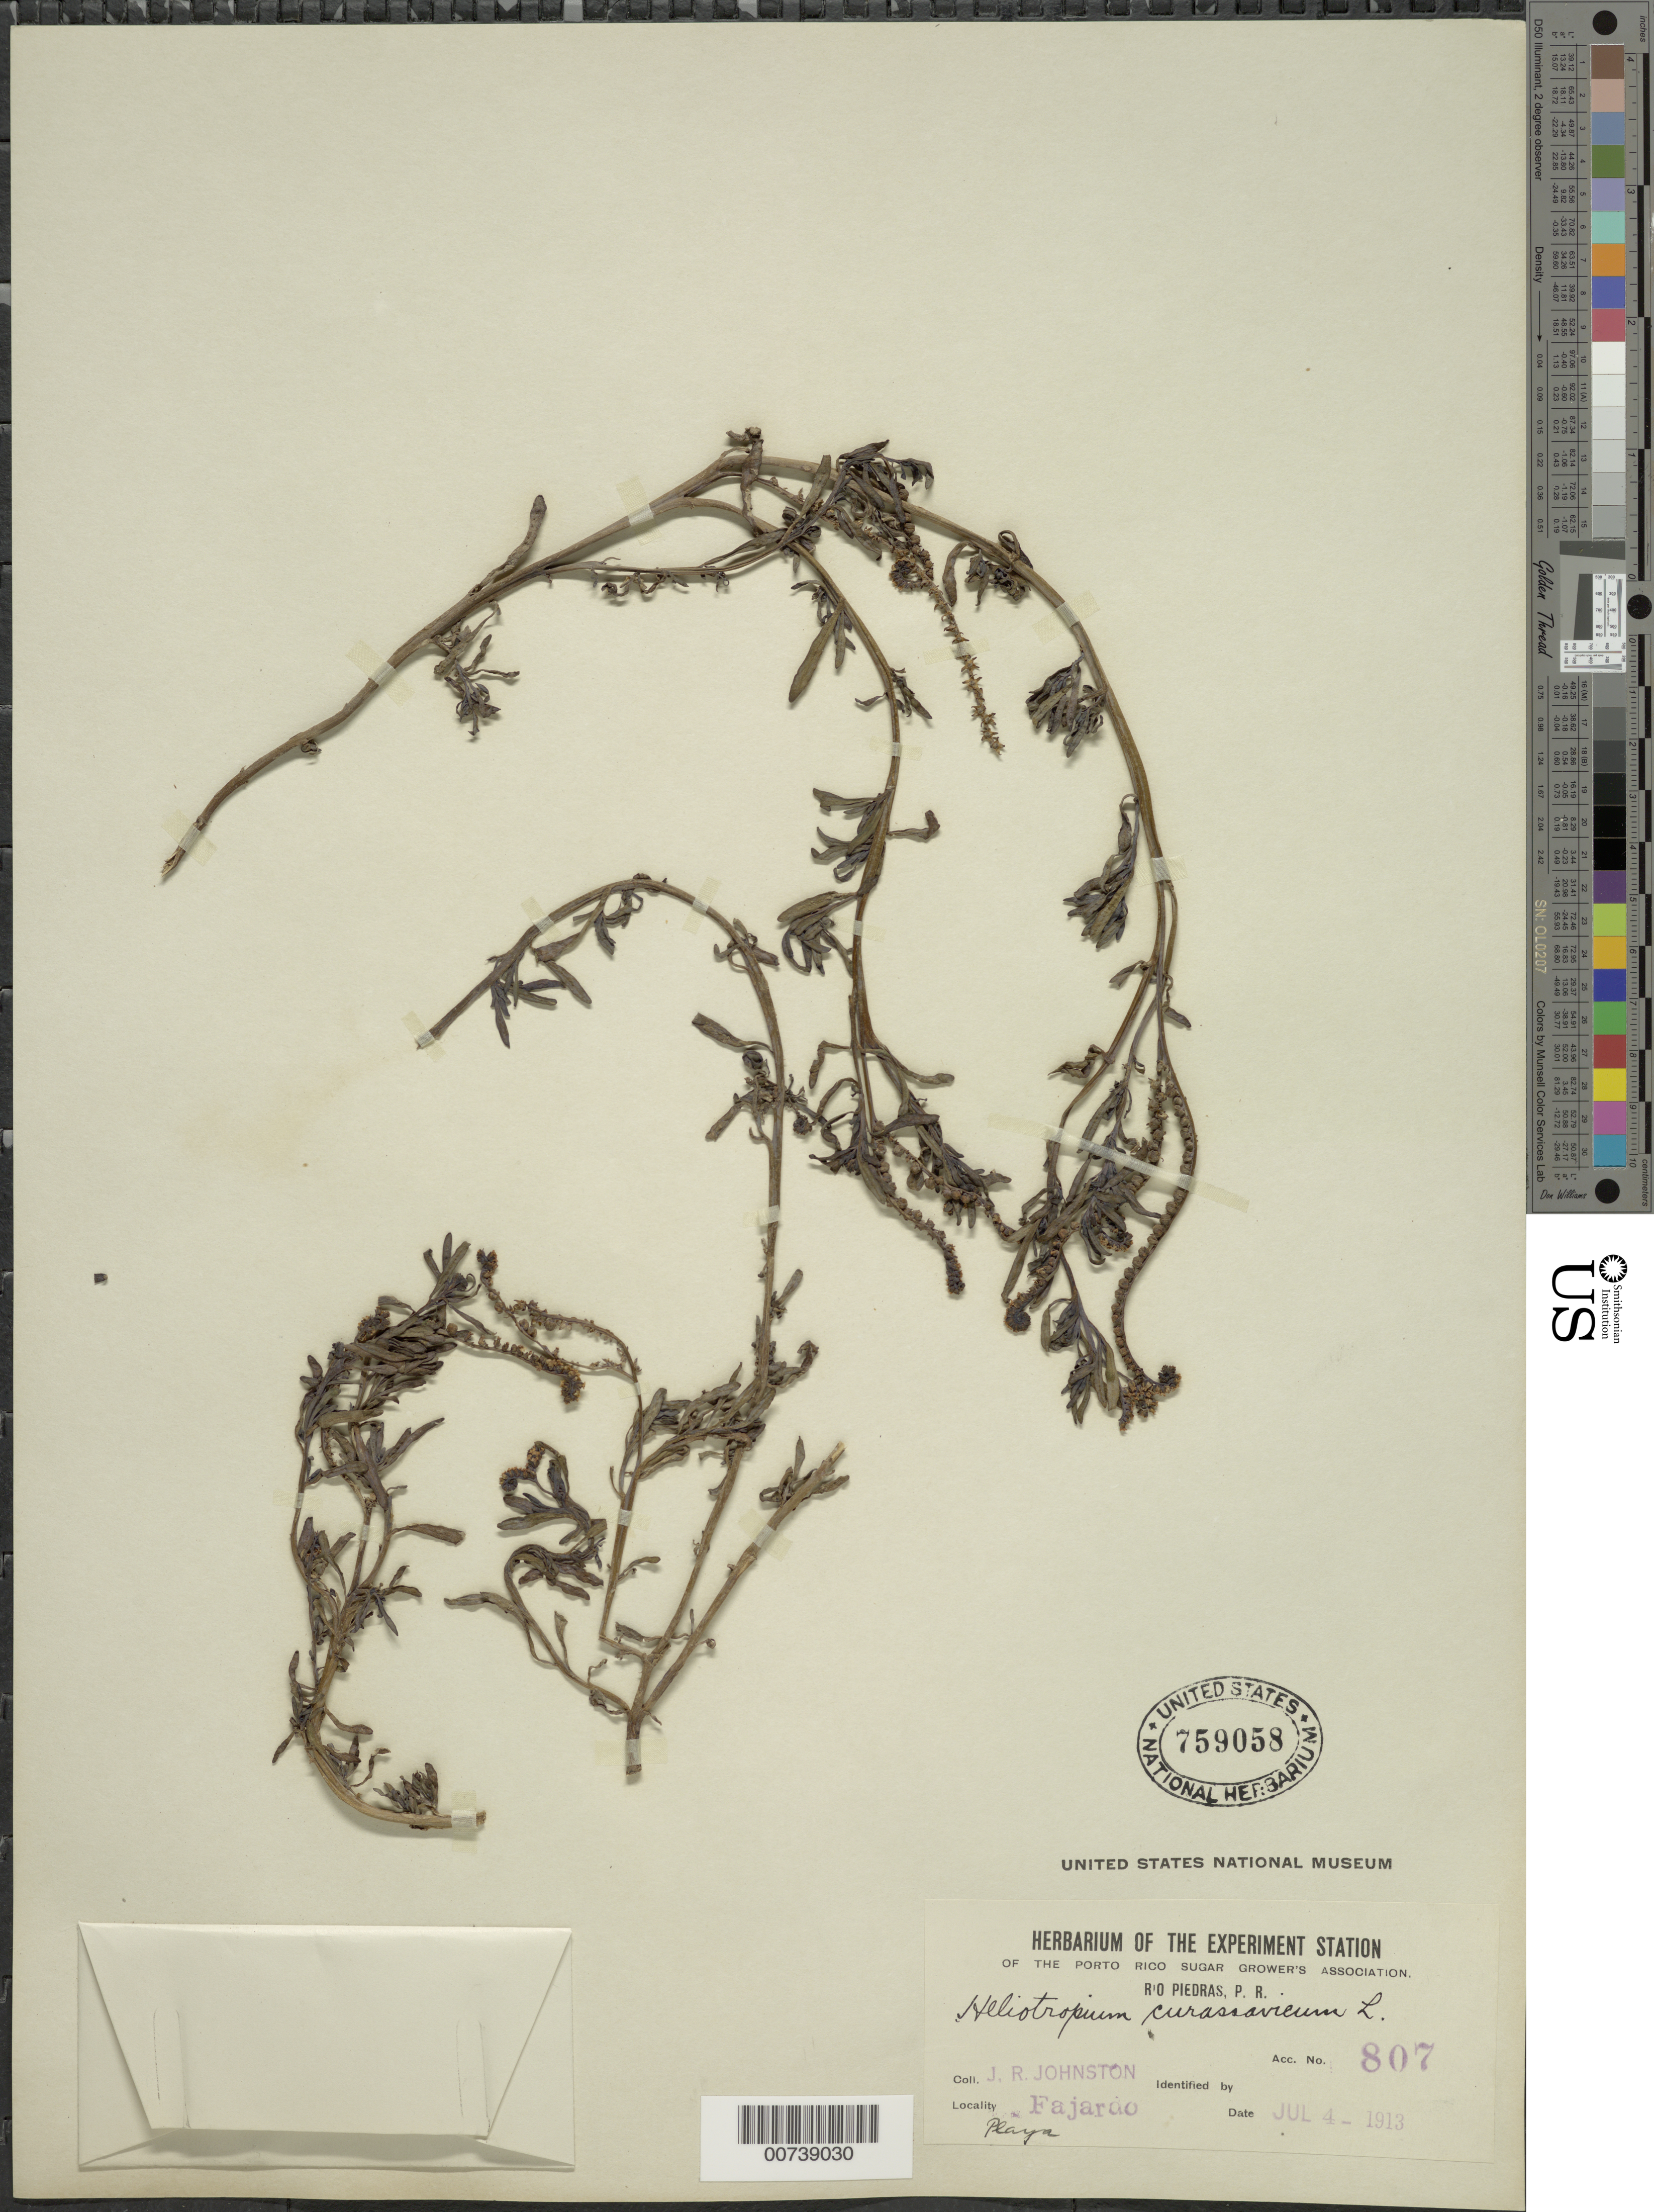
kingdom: Plantae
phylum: Tracheophyta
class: Magnoliopsida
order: Boraginales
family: Heliotropiaceae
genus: Heliotropium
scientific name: Heliotropium curassavicum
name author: L.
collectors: J. Johnston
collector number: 807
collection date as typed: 04 Jul 1913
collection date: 1913-07-04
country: Puerto Rico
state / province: Fajardo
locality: Río Piedras. Fajardo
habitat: Playa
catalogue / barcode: US 759058